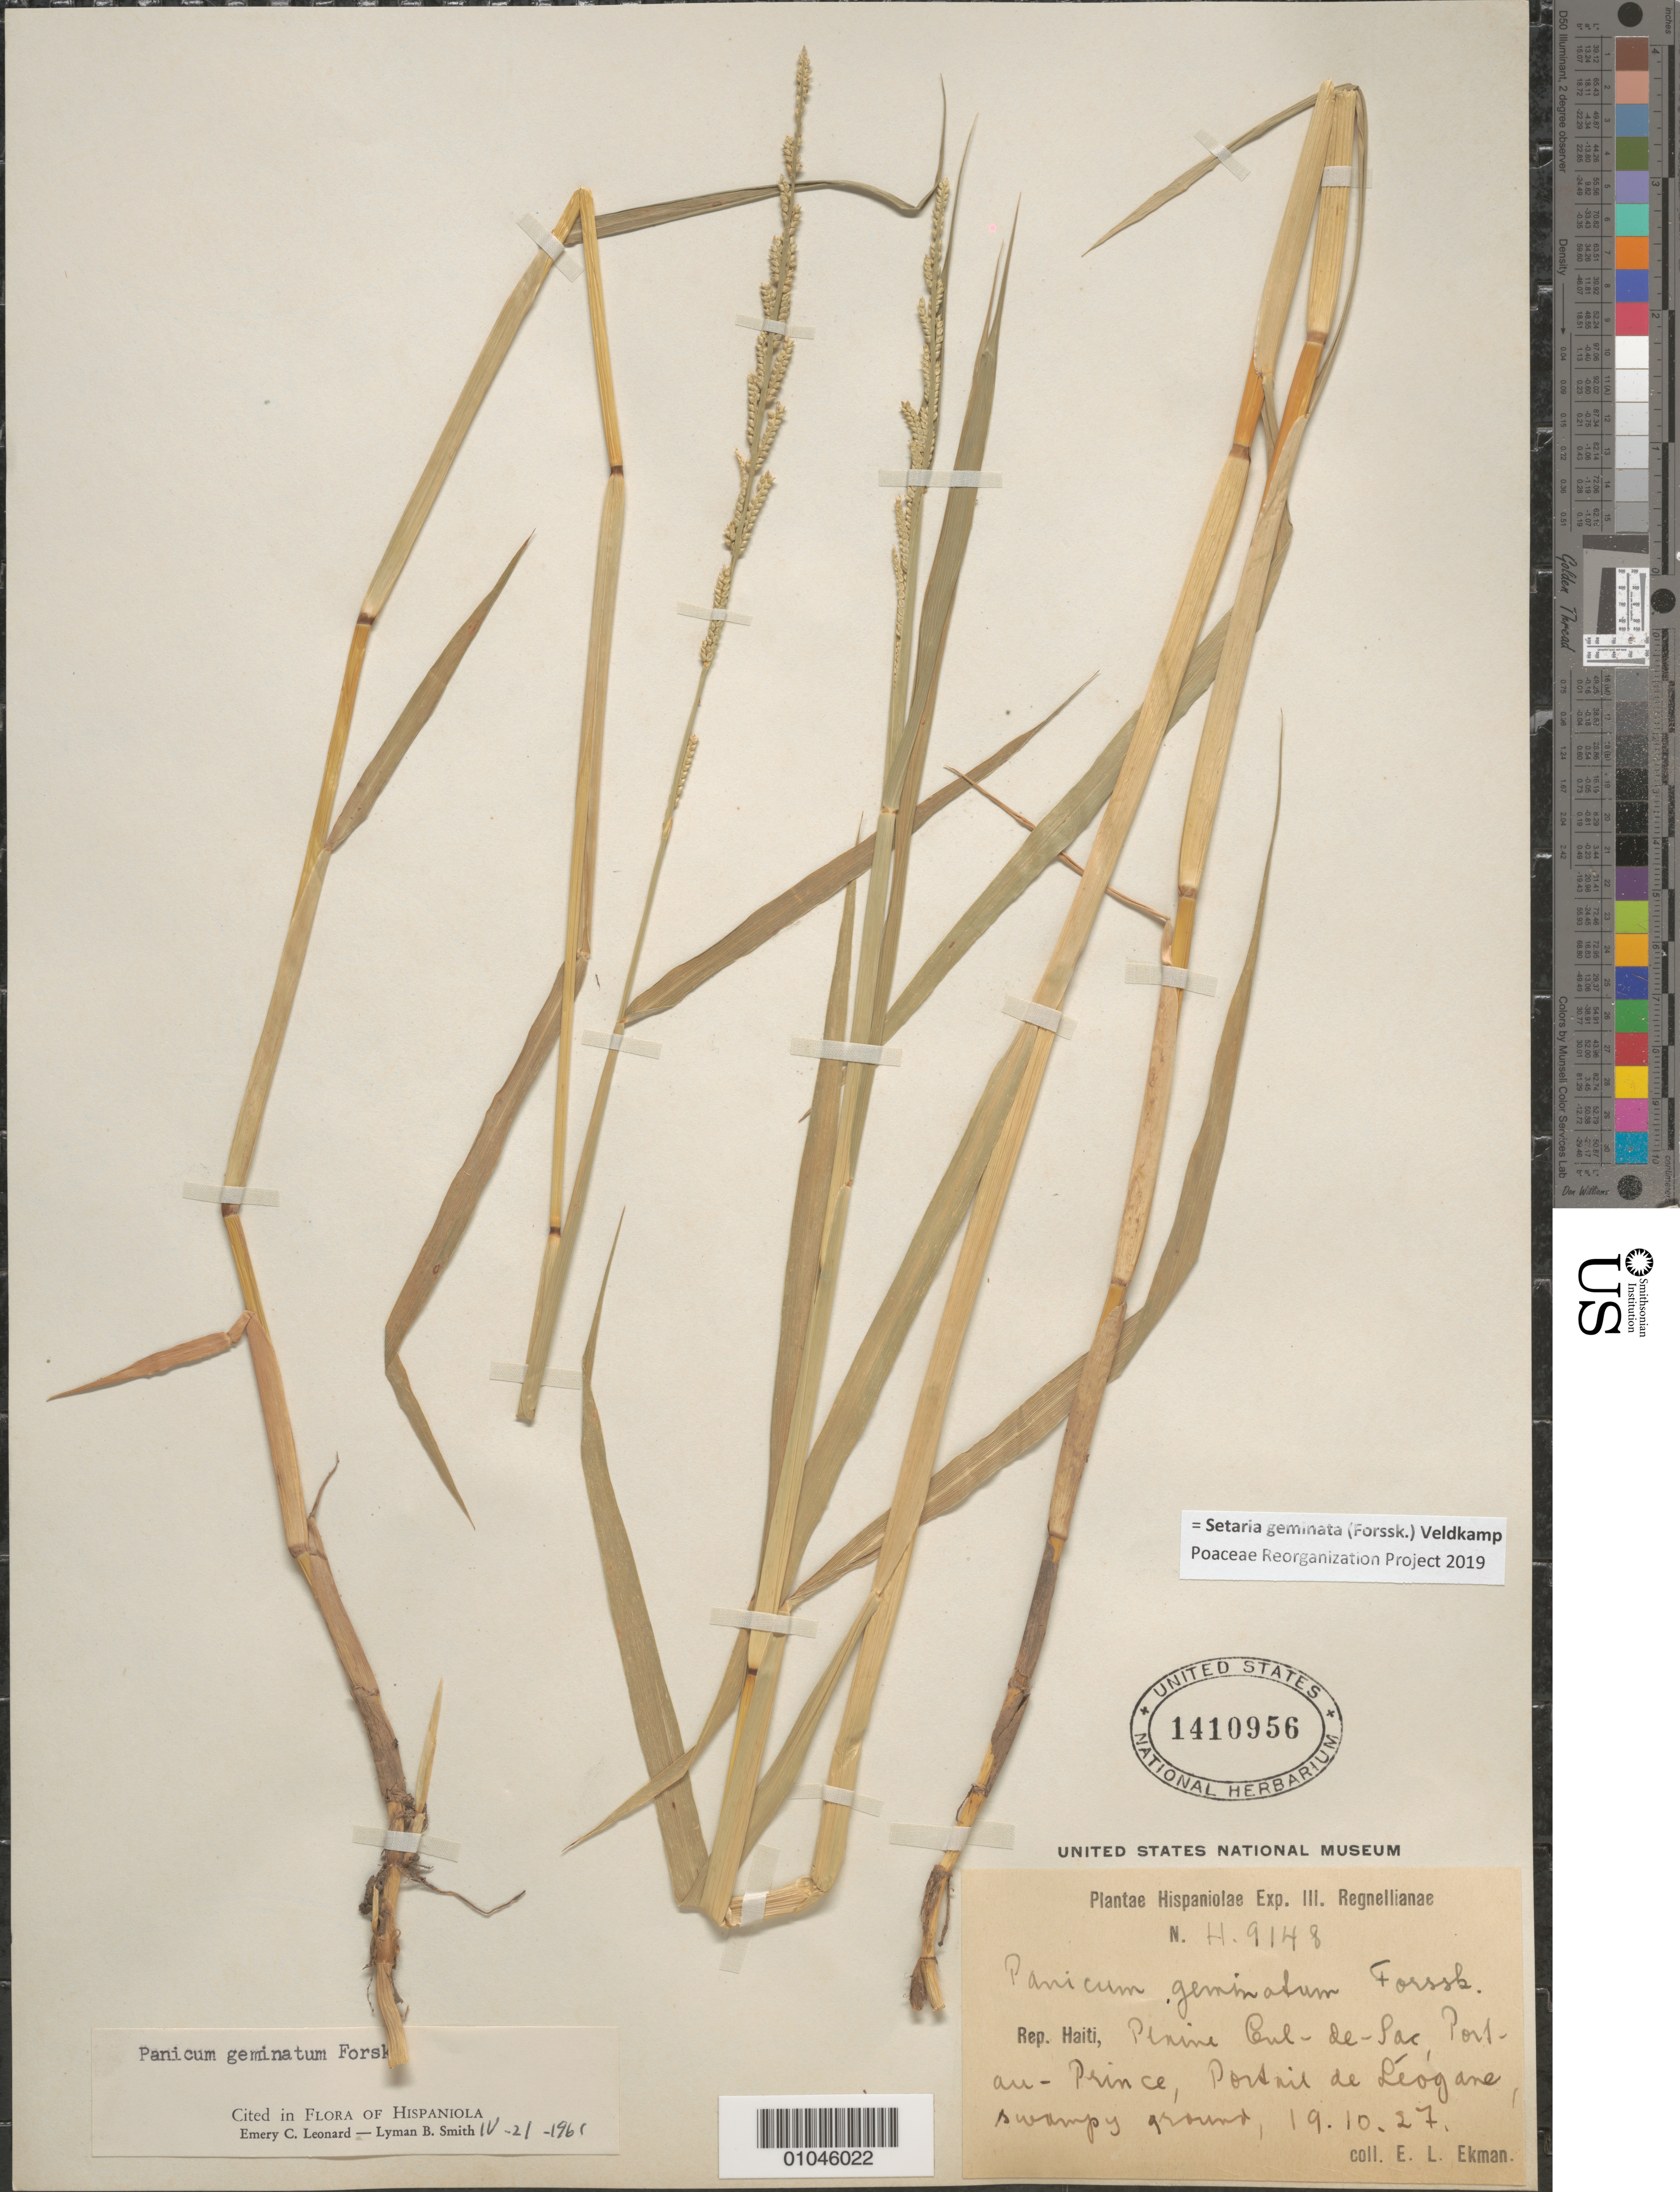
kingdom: Plantae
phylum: Tracheophyta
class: Liliopsida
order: Poales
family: Poaceae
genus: Paspalidium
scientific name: Paspalidium geminatum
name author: (Forssk.) Stapf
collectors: E. L. Ekman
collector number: H 9148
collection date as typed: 19 Oct 1927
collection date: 1927-10-19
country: Haiti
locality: Port du Prince. swampy ground.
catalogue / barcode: US 1410956